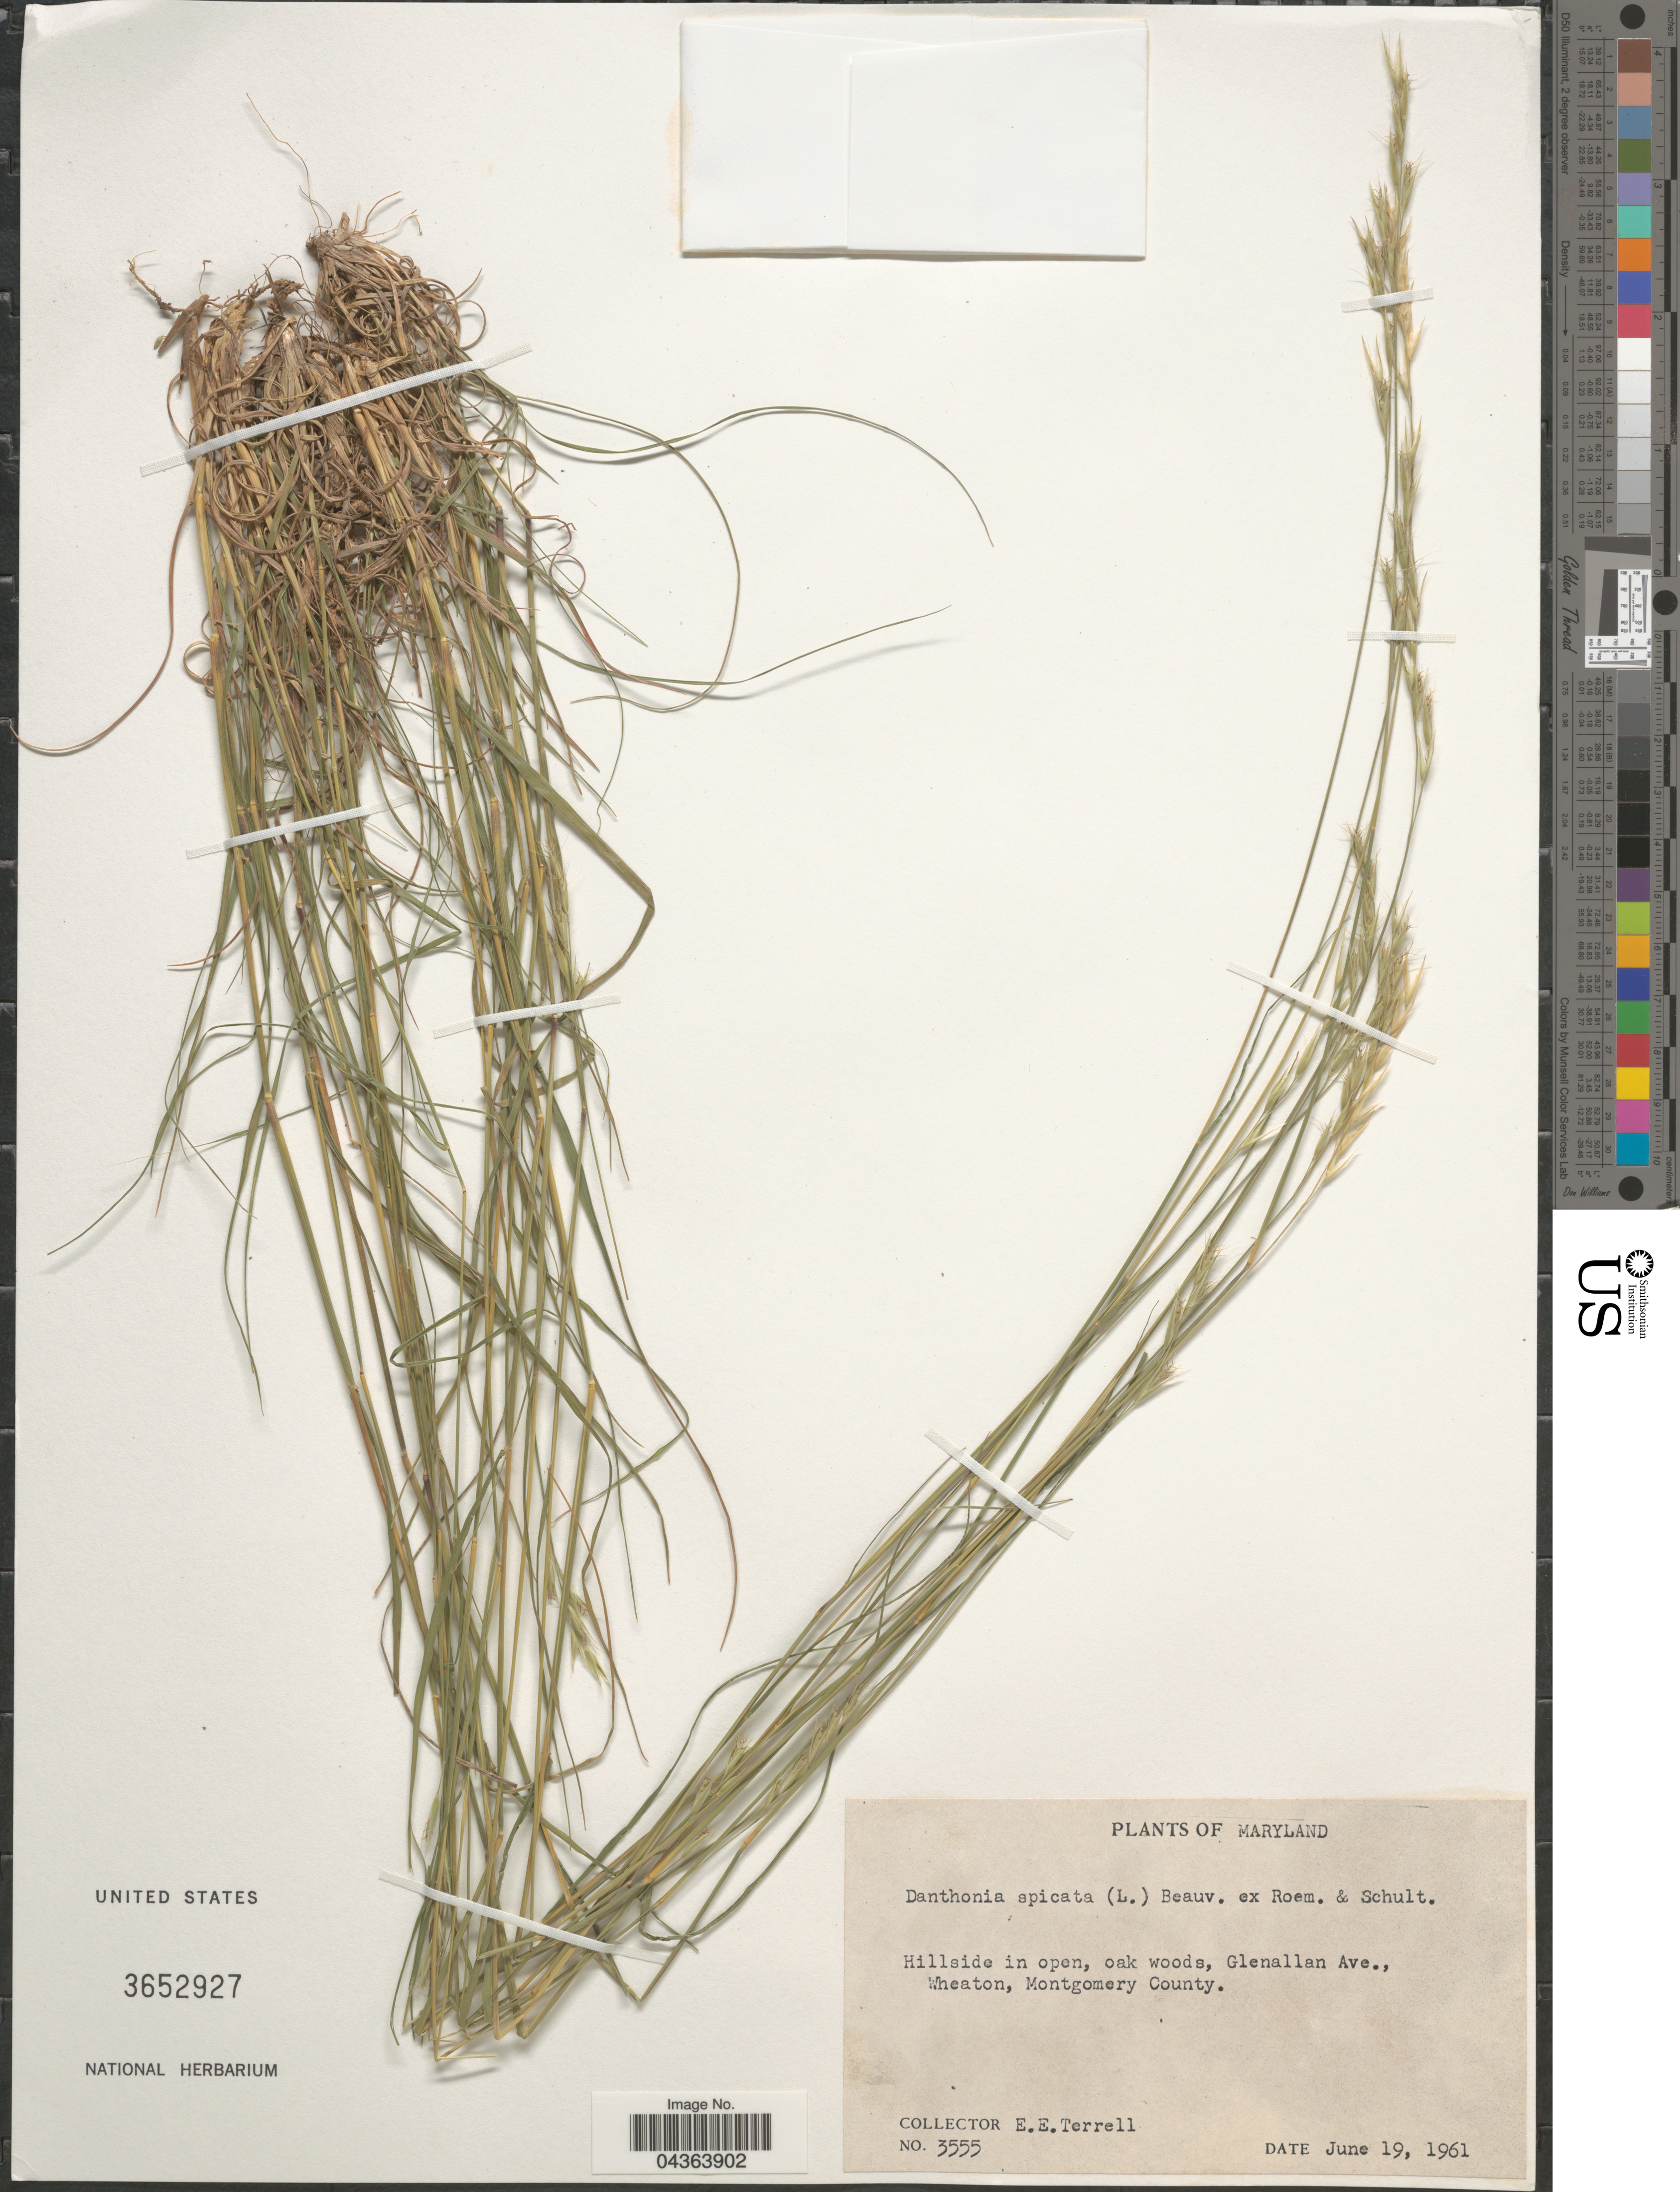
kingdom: Plantae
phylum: Tracheophyta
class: Liliopsida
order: Poales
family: Poaceae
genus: Danthonia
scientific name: Danthonia spicata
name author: (L.) P. Beauv. ex Roem. & Schult.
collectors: E. E. Terrell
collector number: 3555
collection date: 1961-06-19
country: United States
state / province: Maryland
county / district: Montgomery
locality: Glenallan Ave., Wheaton, Montgomery County.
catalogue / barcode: US 3652927